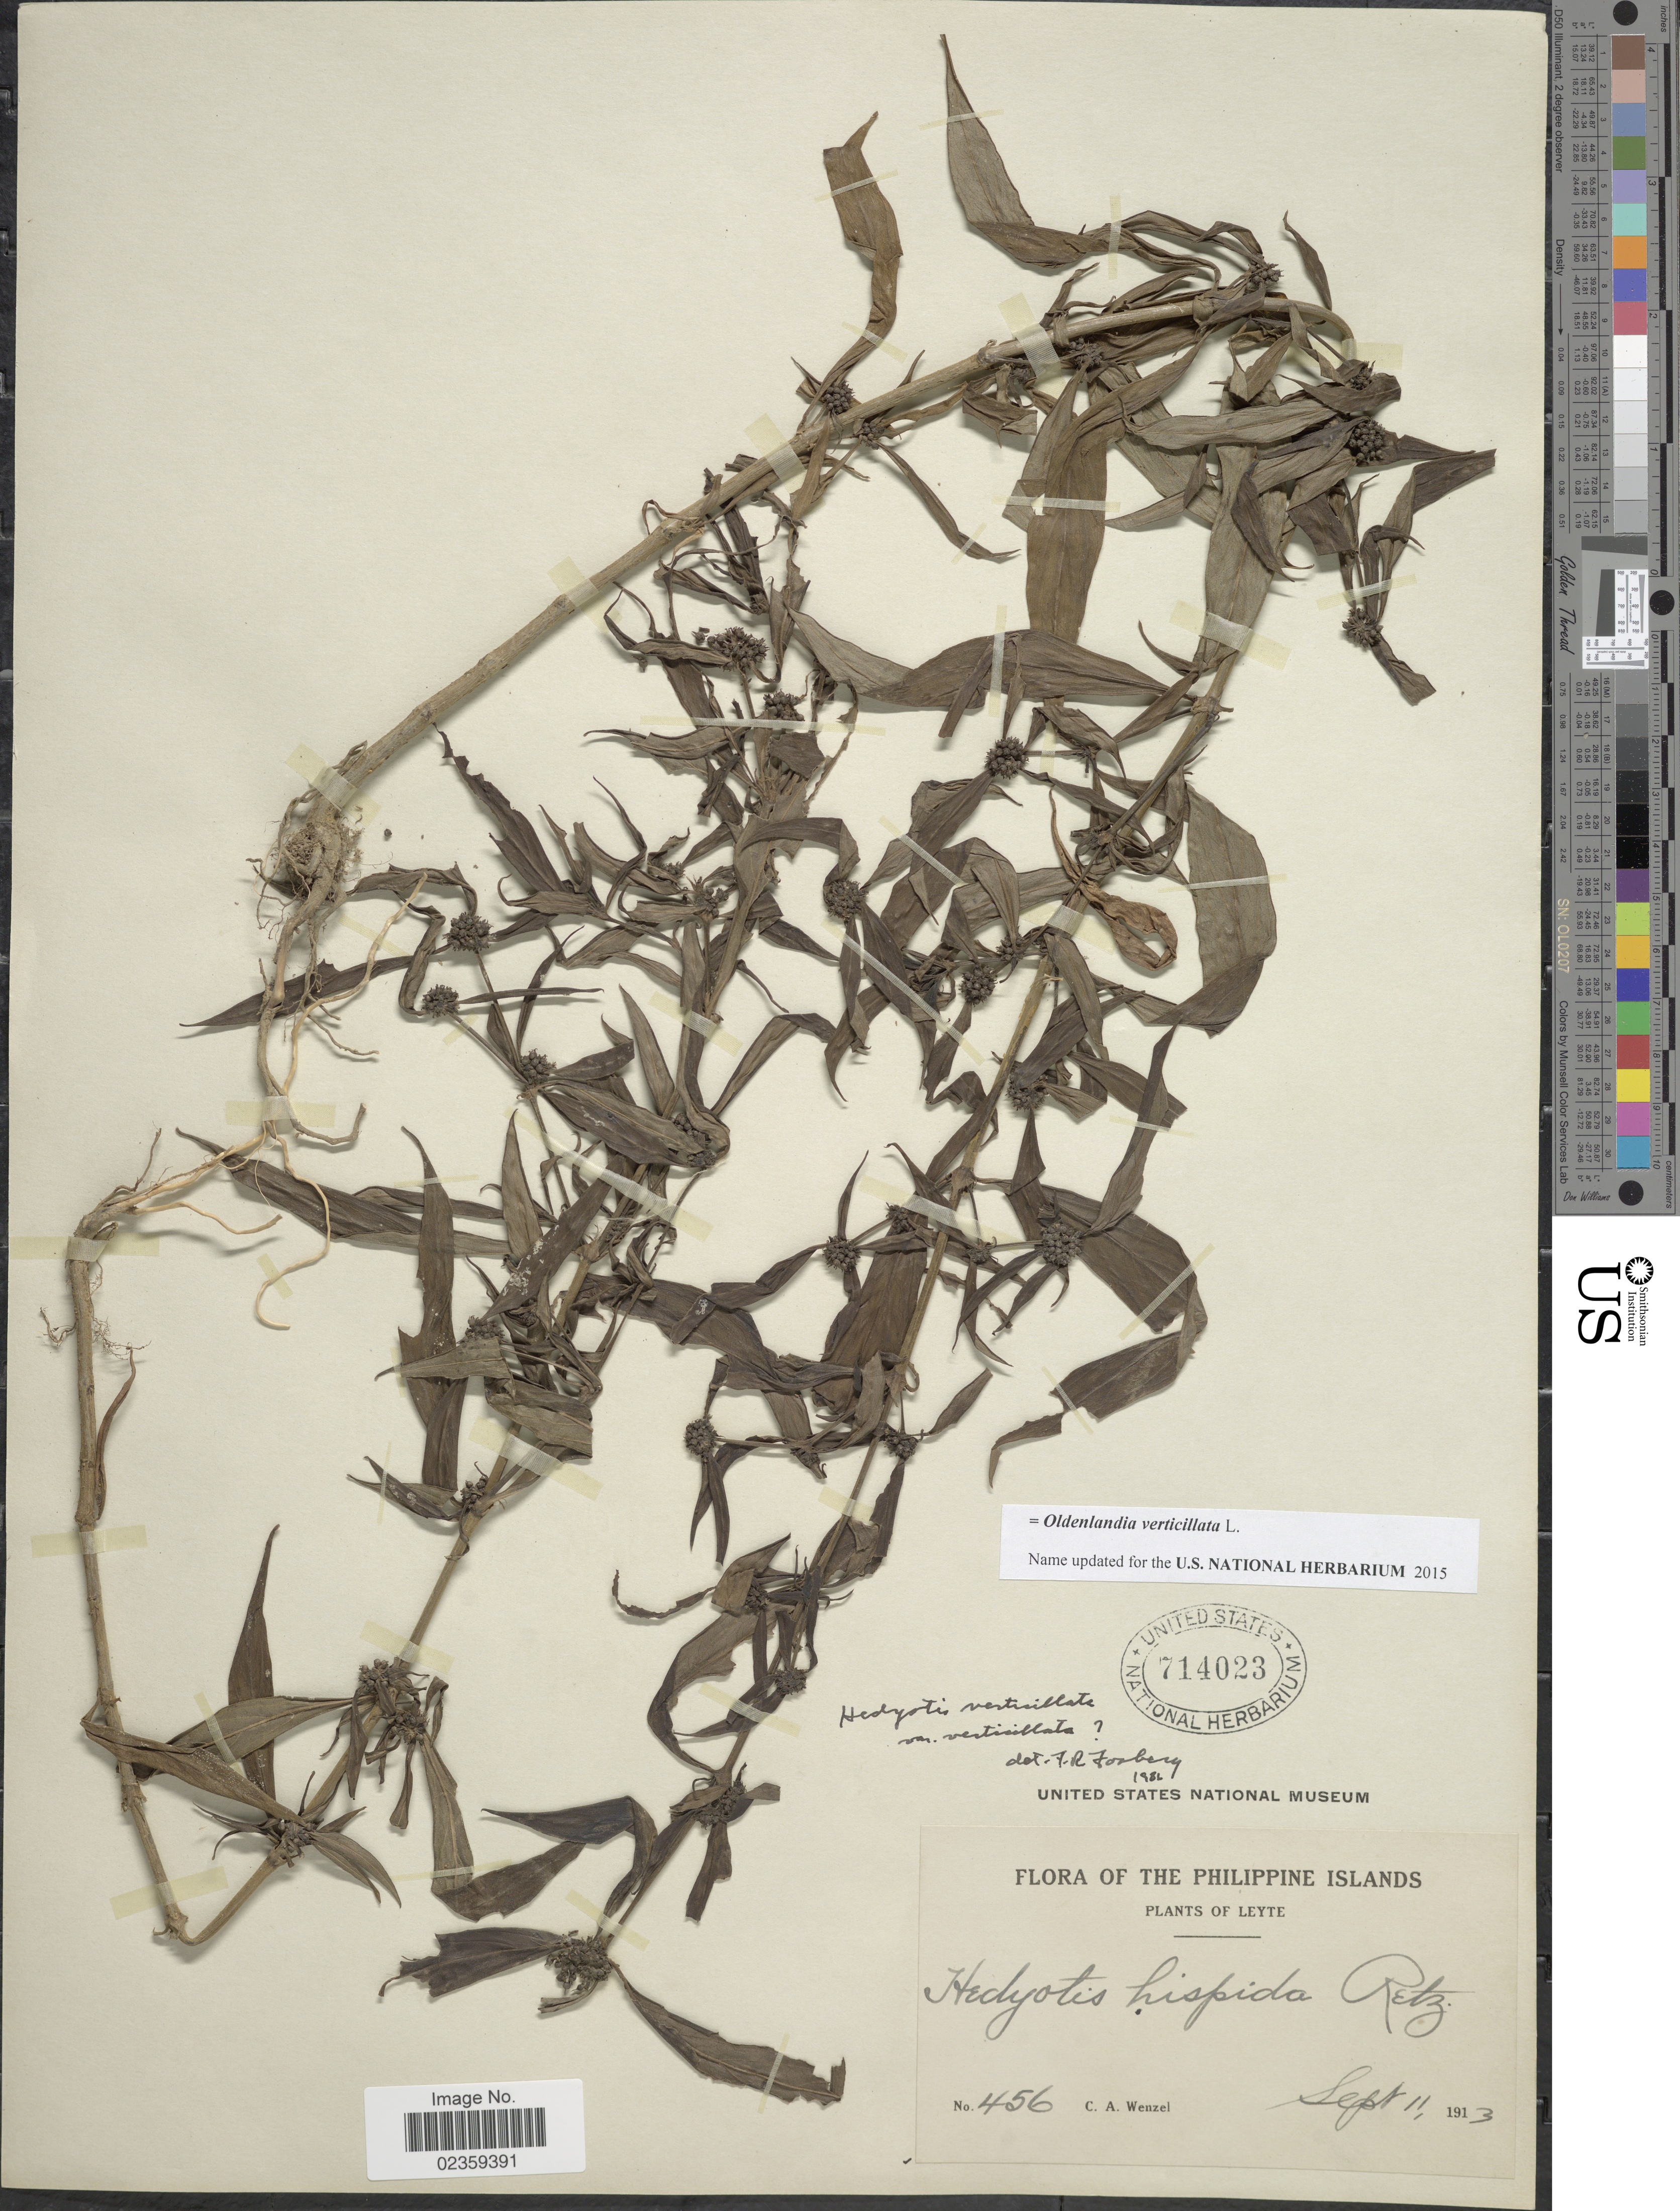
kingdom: Plantae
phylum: Tracheophyta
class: Magnoliopsida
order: Gentianales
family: Rubiaceae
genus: Oldenlandia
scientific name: Oldenlandia verticillata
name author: L.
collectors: C. Wenzel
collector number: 456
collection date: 1913-09-11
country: Philippines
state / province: Eastern Visayas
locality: Leyte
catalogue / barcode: US 714023